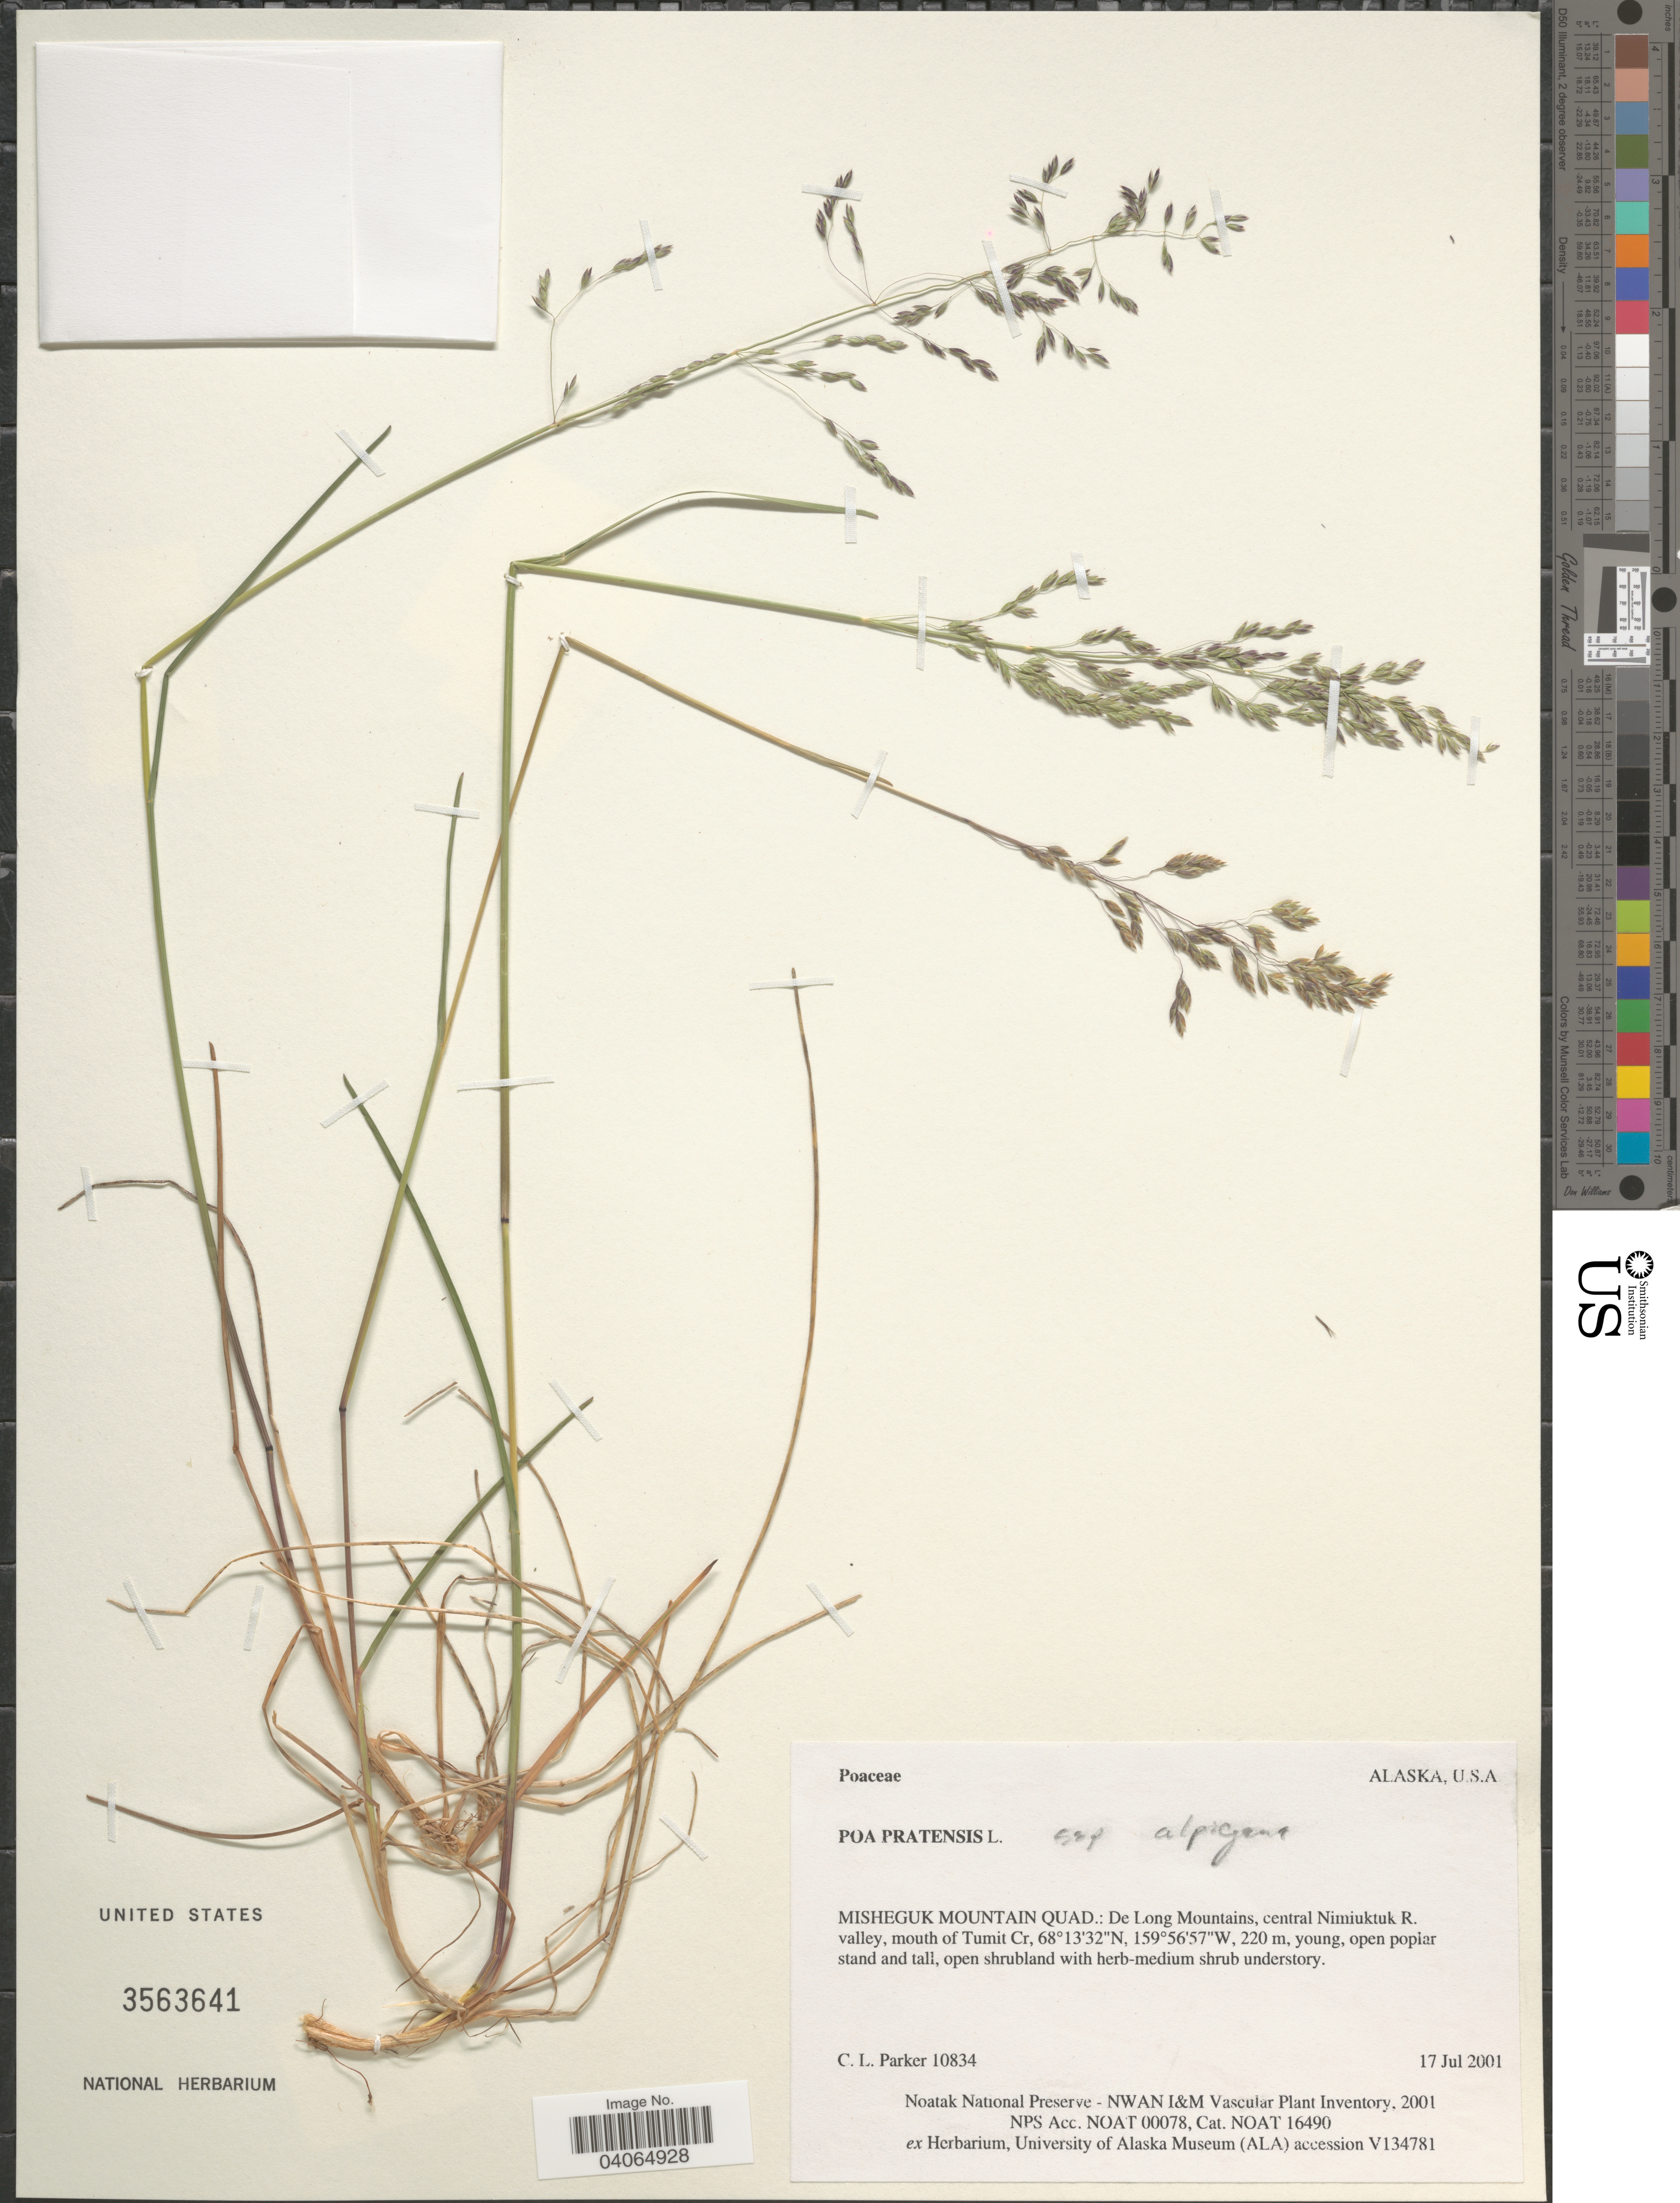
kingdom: Plantae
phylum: Tracheophyta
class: Liliopsida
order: Poales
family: Poaceae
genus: Poa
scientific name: Poa pratensis subsp. alpigena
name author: (Lindm.) Hiitonen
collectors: C. L. Parker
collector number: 10834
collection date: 2001-07-17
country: United States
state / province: Alaska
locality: Misheguk Mountain Quad.: De Long Mountains, central Nimiuktuk R. valley, mouth of Tumit Cr.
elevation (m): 220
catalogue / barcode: US 3563641